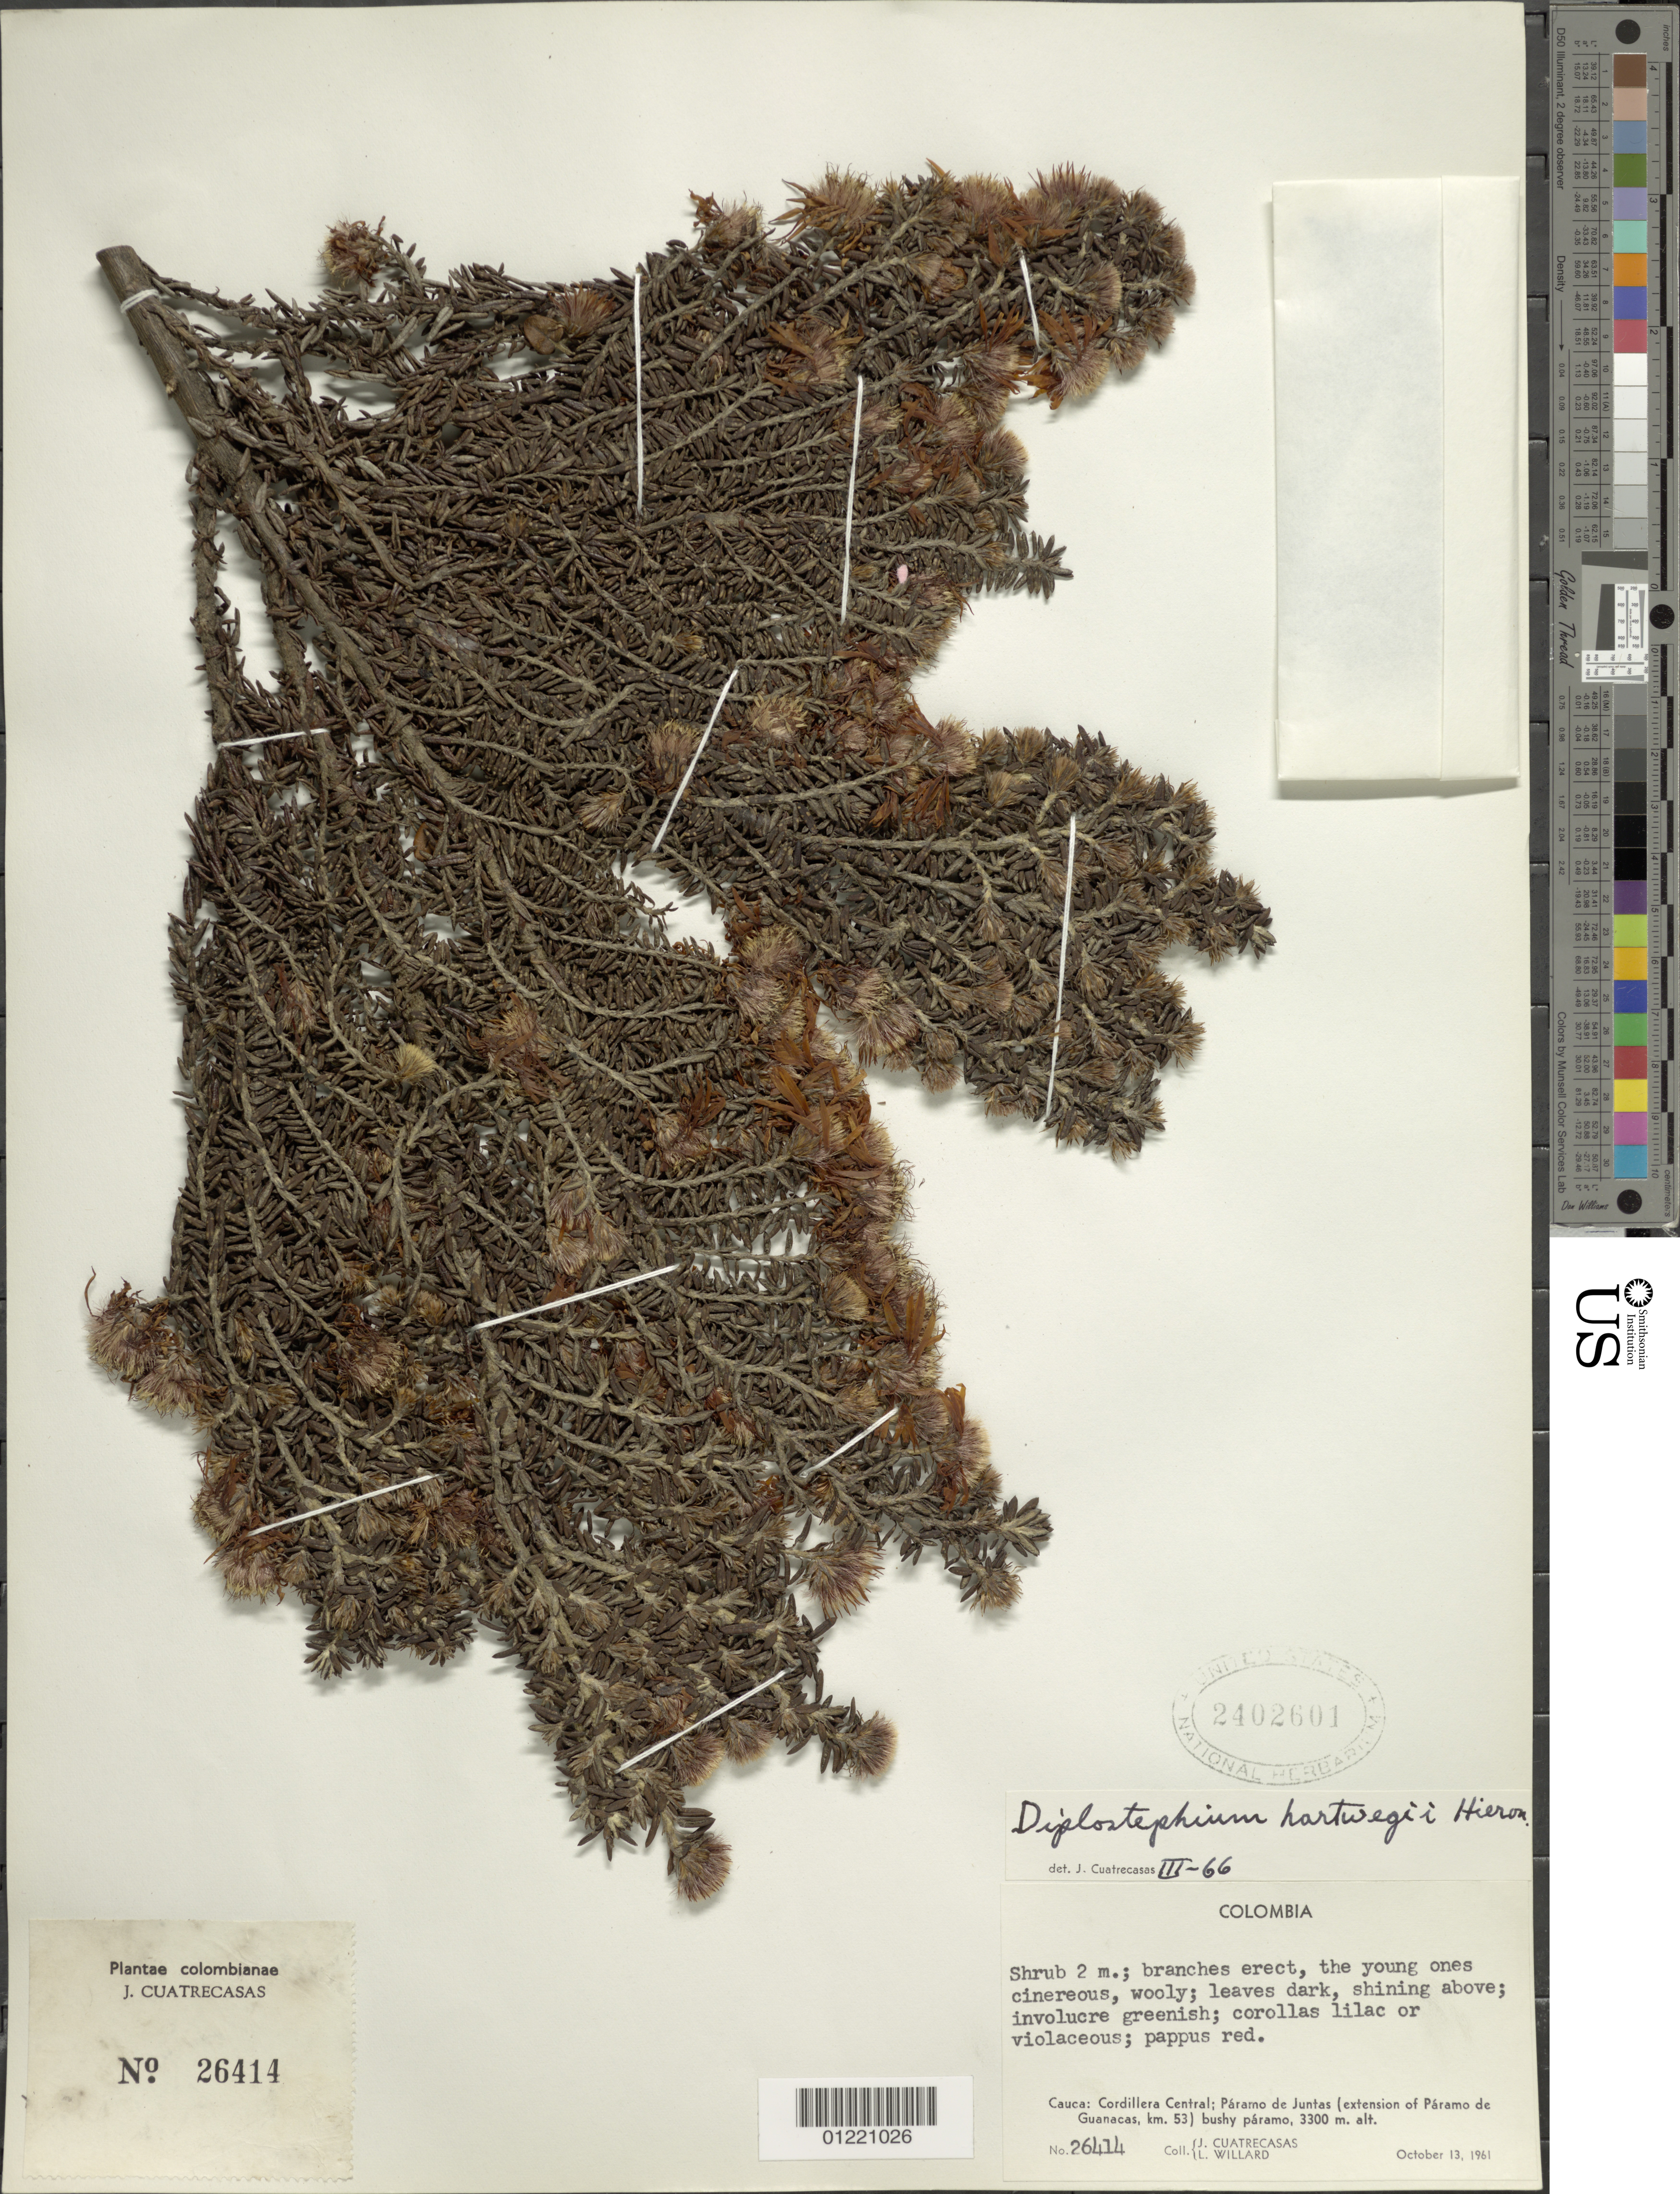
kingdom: Plantae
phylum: Tracheophyta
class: Magnoliopsida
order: Asterales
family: Asteraceae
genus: Diplostephium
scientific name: Diplostephium hartwegii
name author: Hieron.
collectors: J. Cuatrecasas & L. Willard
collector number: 26414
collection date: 1961-10-13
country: Colombia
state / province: Cauca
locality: Cordillera central: Páramo de Juntas (extension of Páramo de Guanacas, km. 53).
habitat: bushy paramo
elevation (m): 3300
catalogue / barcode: US 2402601